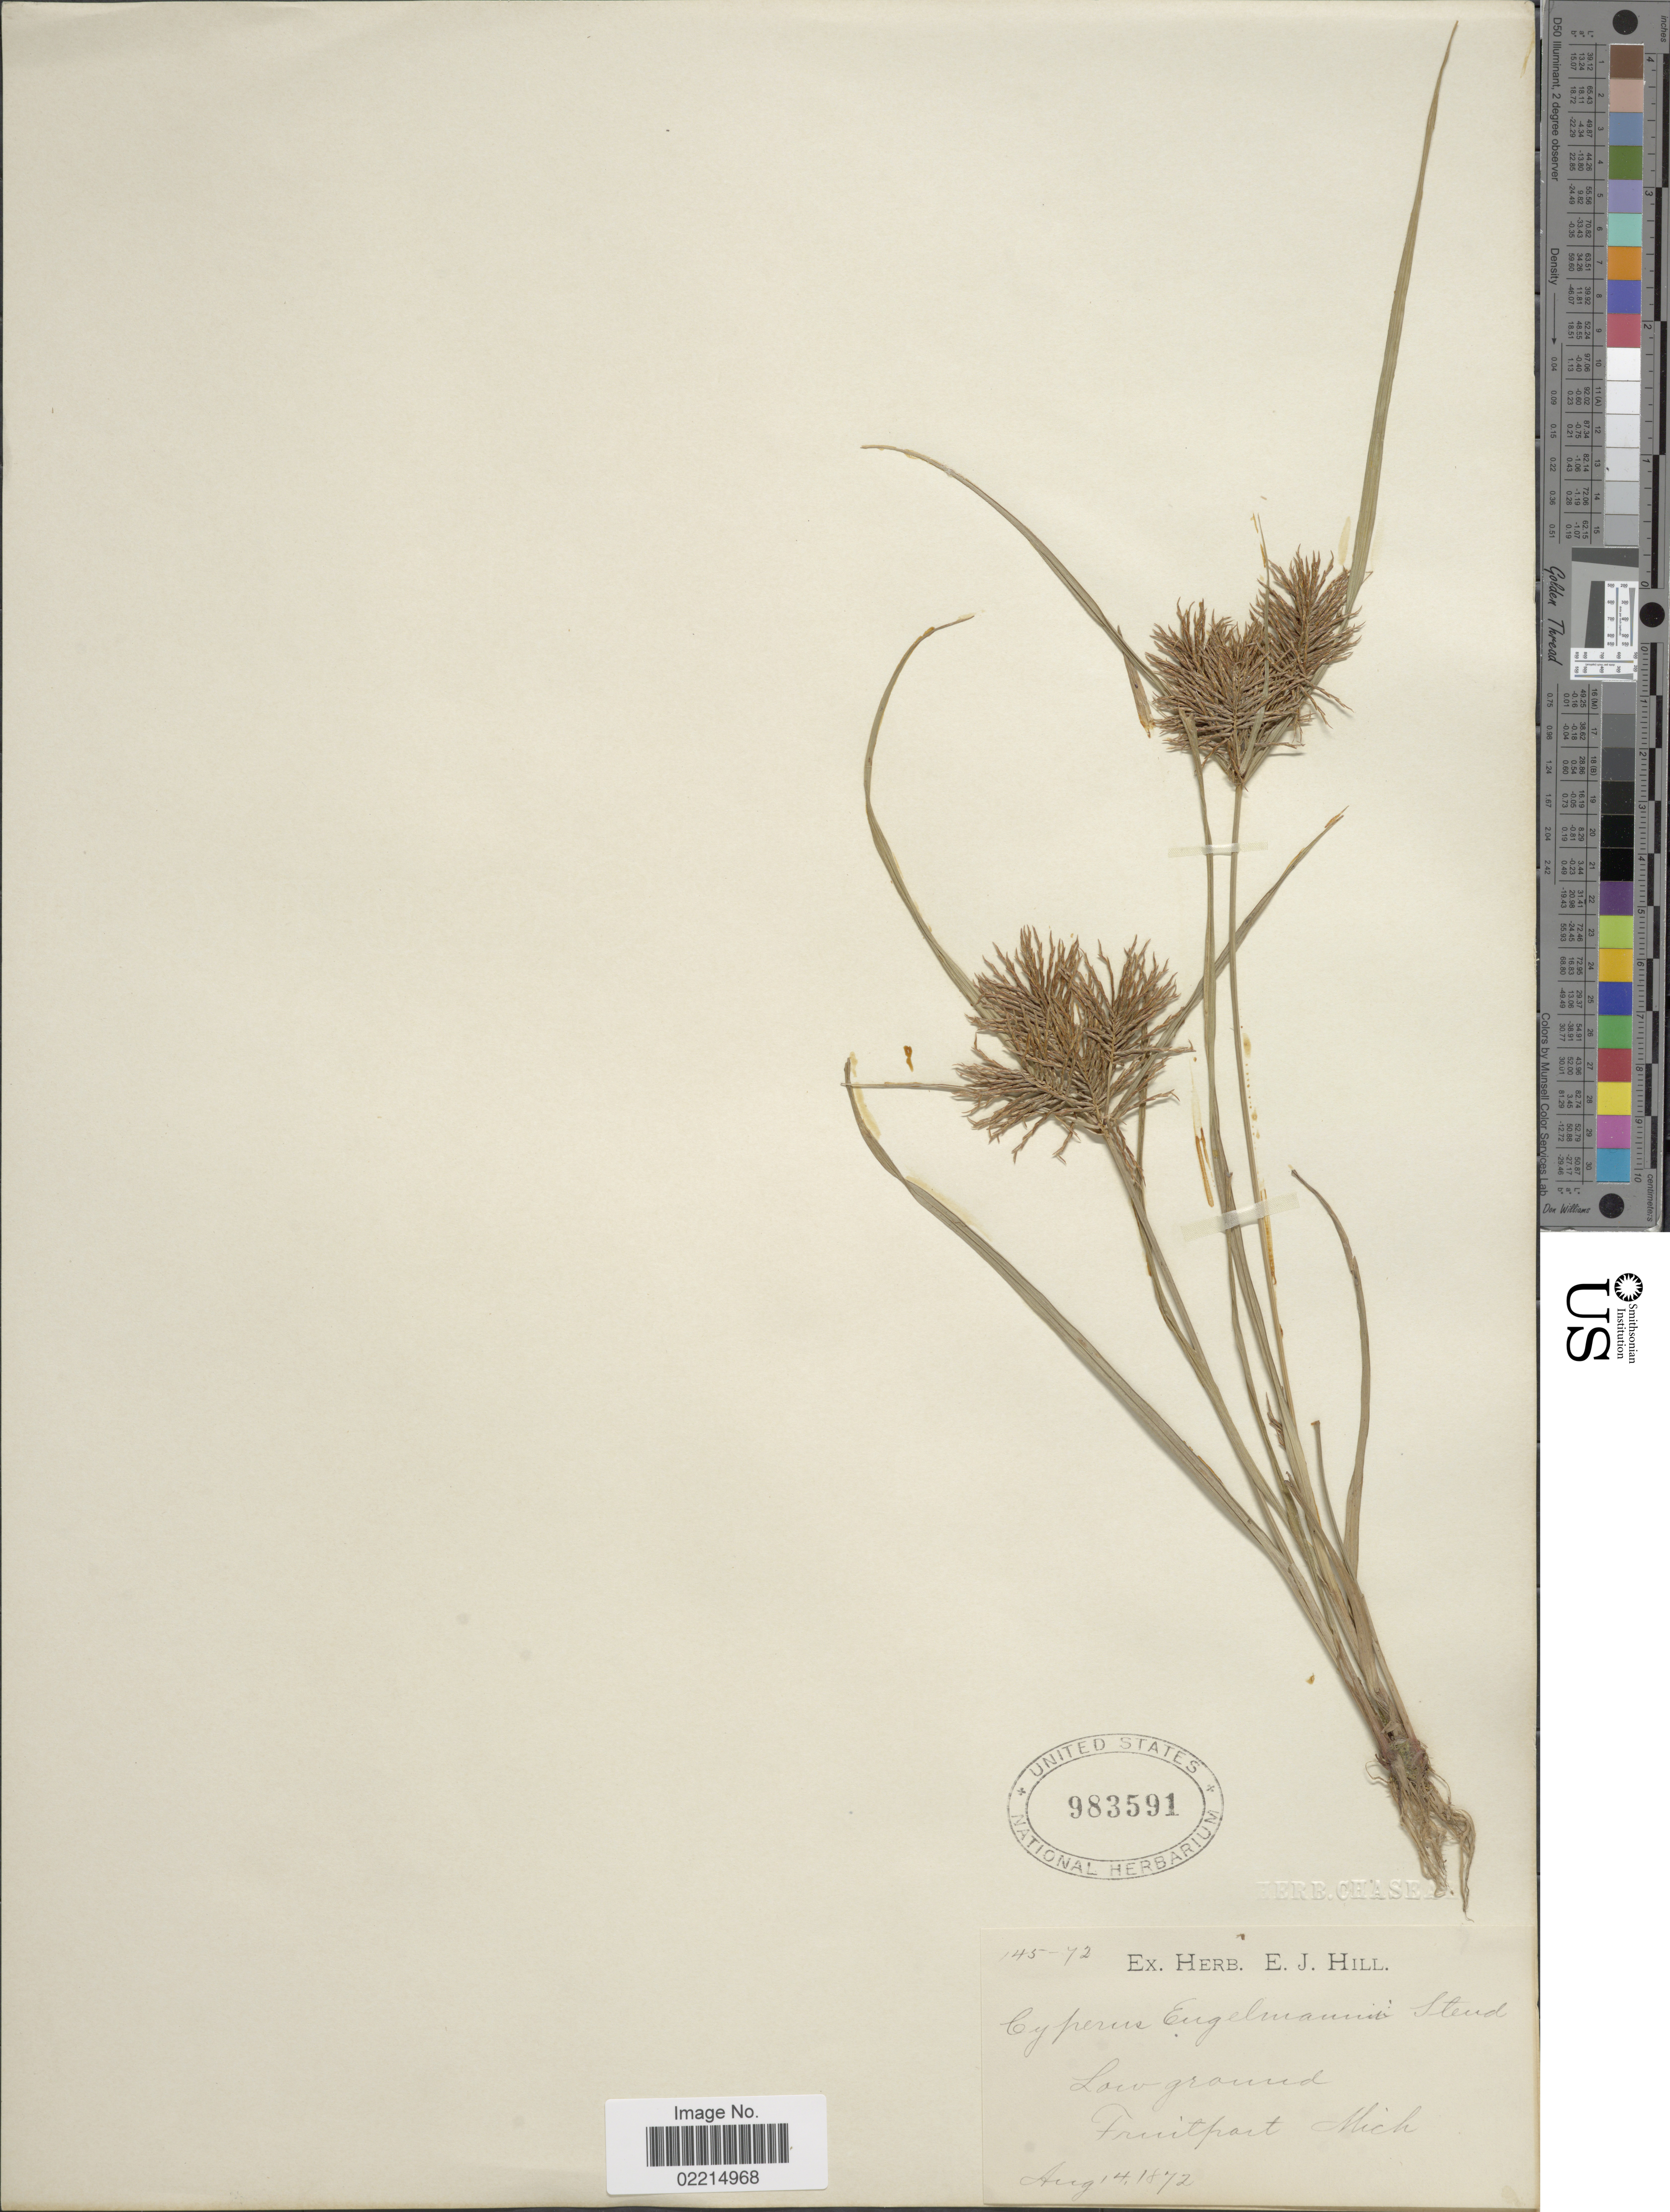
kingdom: Plantae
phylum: Tracheophyta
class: Liliopsida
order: Poales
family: Cyperaceae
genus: Cyperus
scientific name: Cyperus engelmannii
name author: Steud.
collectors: ex herb. E.J. Hill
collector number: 145-72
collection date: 1872-08-14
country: United States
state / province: Michigan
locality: Low ground, Fruitpart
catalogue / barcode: US 983591